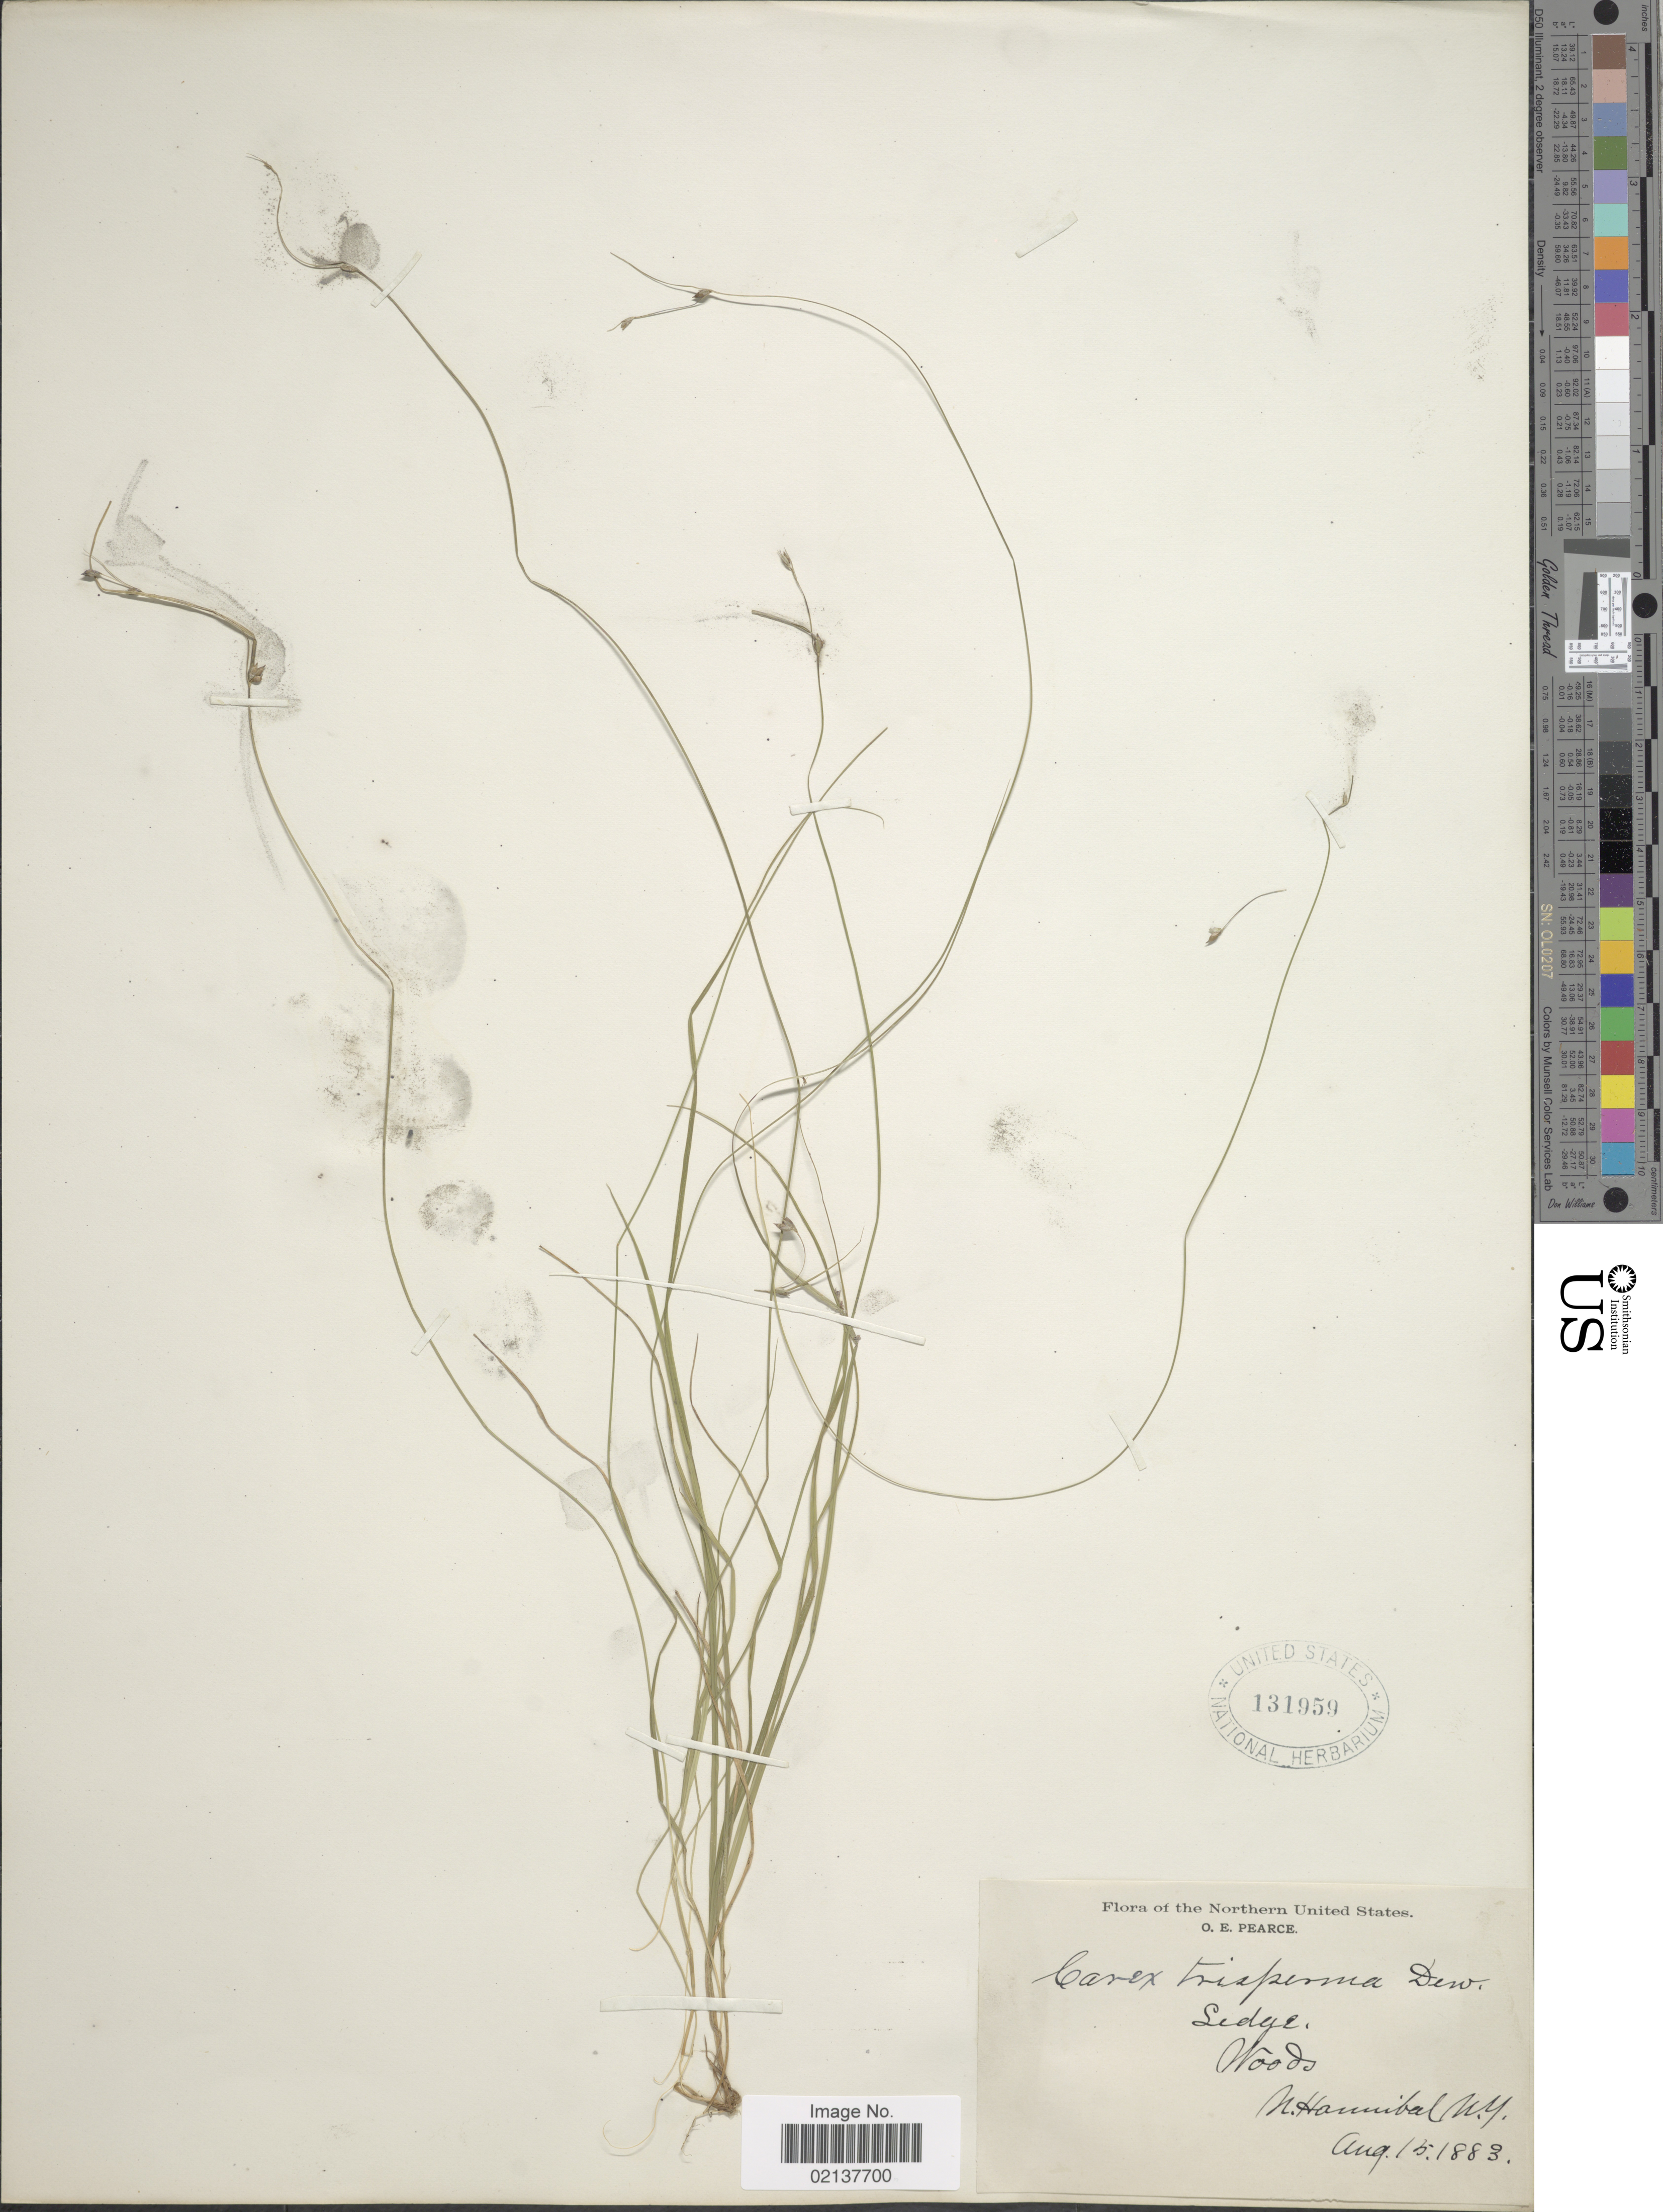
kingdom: Plantae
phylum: Tracheophyta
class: Liliopsida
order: Poales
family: Cyperaceae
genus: Carex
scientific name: Carex trisperma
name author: Dewey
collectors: O. E. Pearce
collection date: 1883-08-15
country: United States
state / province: New York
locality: Northern United States, N. Hannibal, N.Y.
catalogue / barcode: US 131959